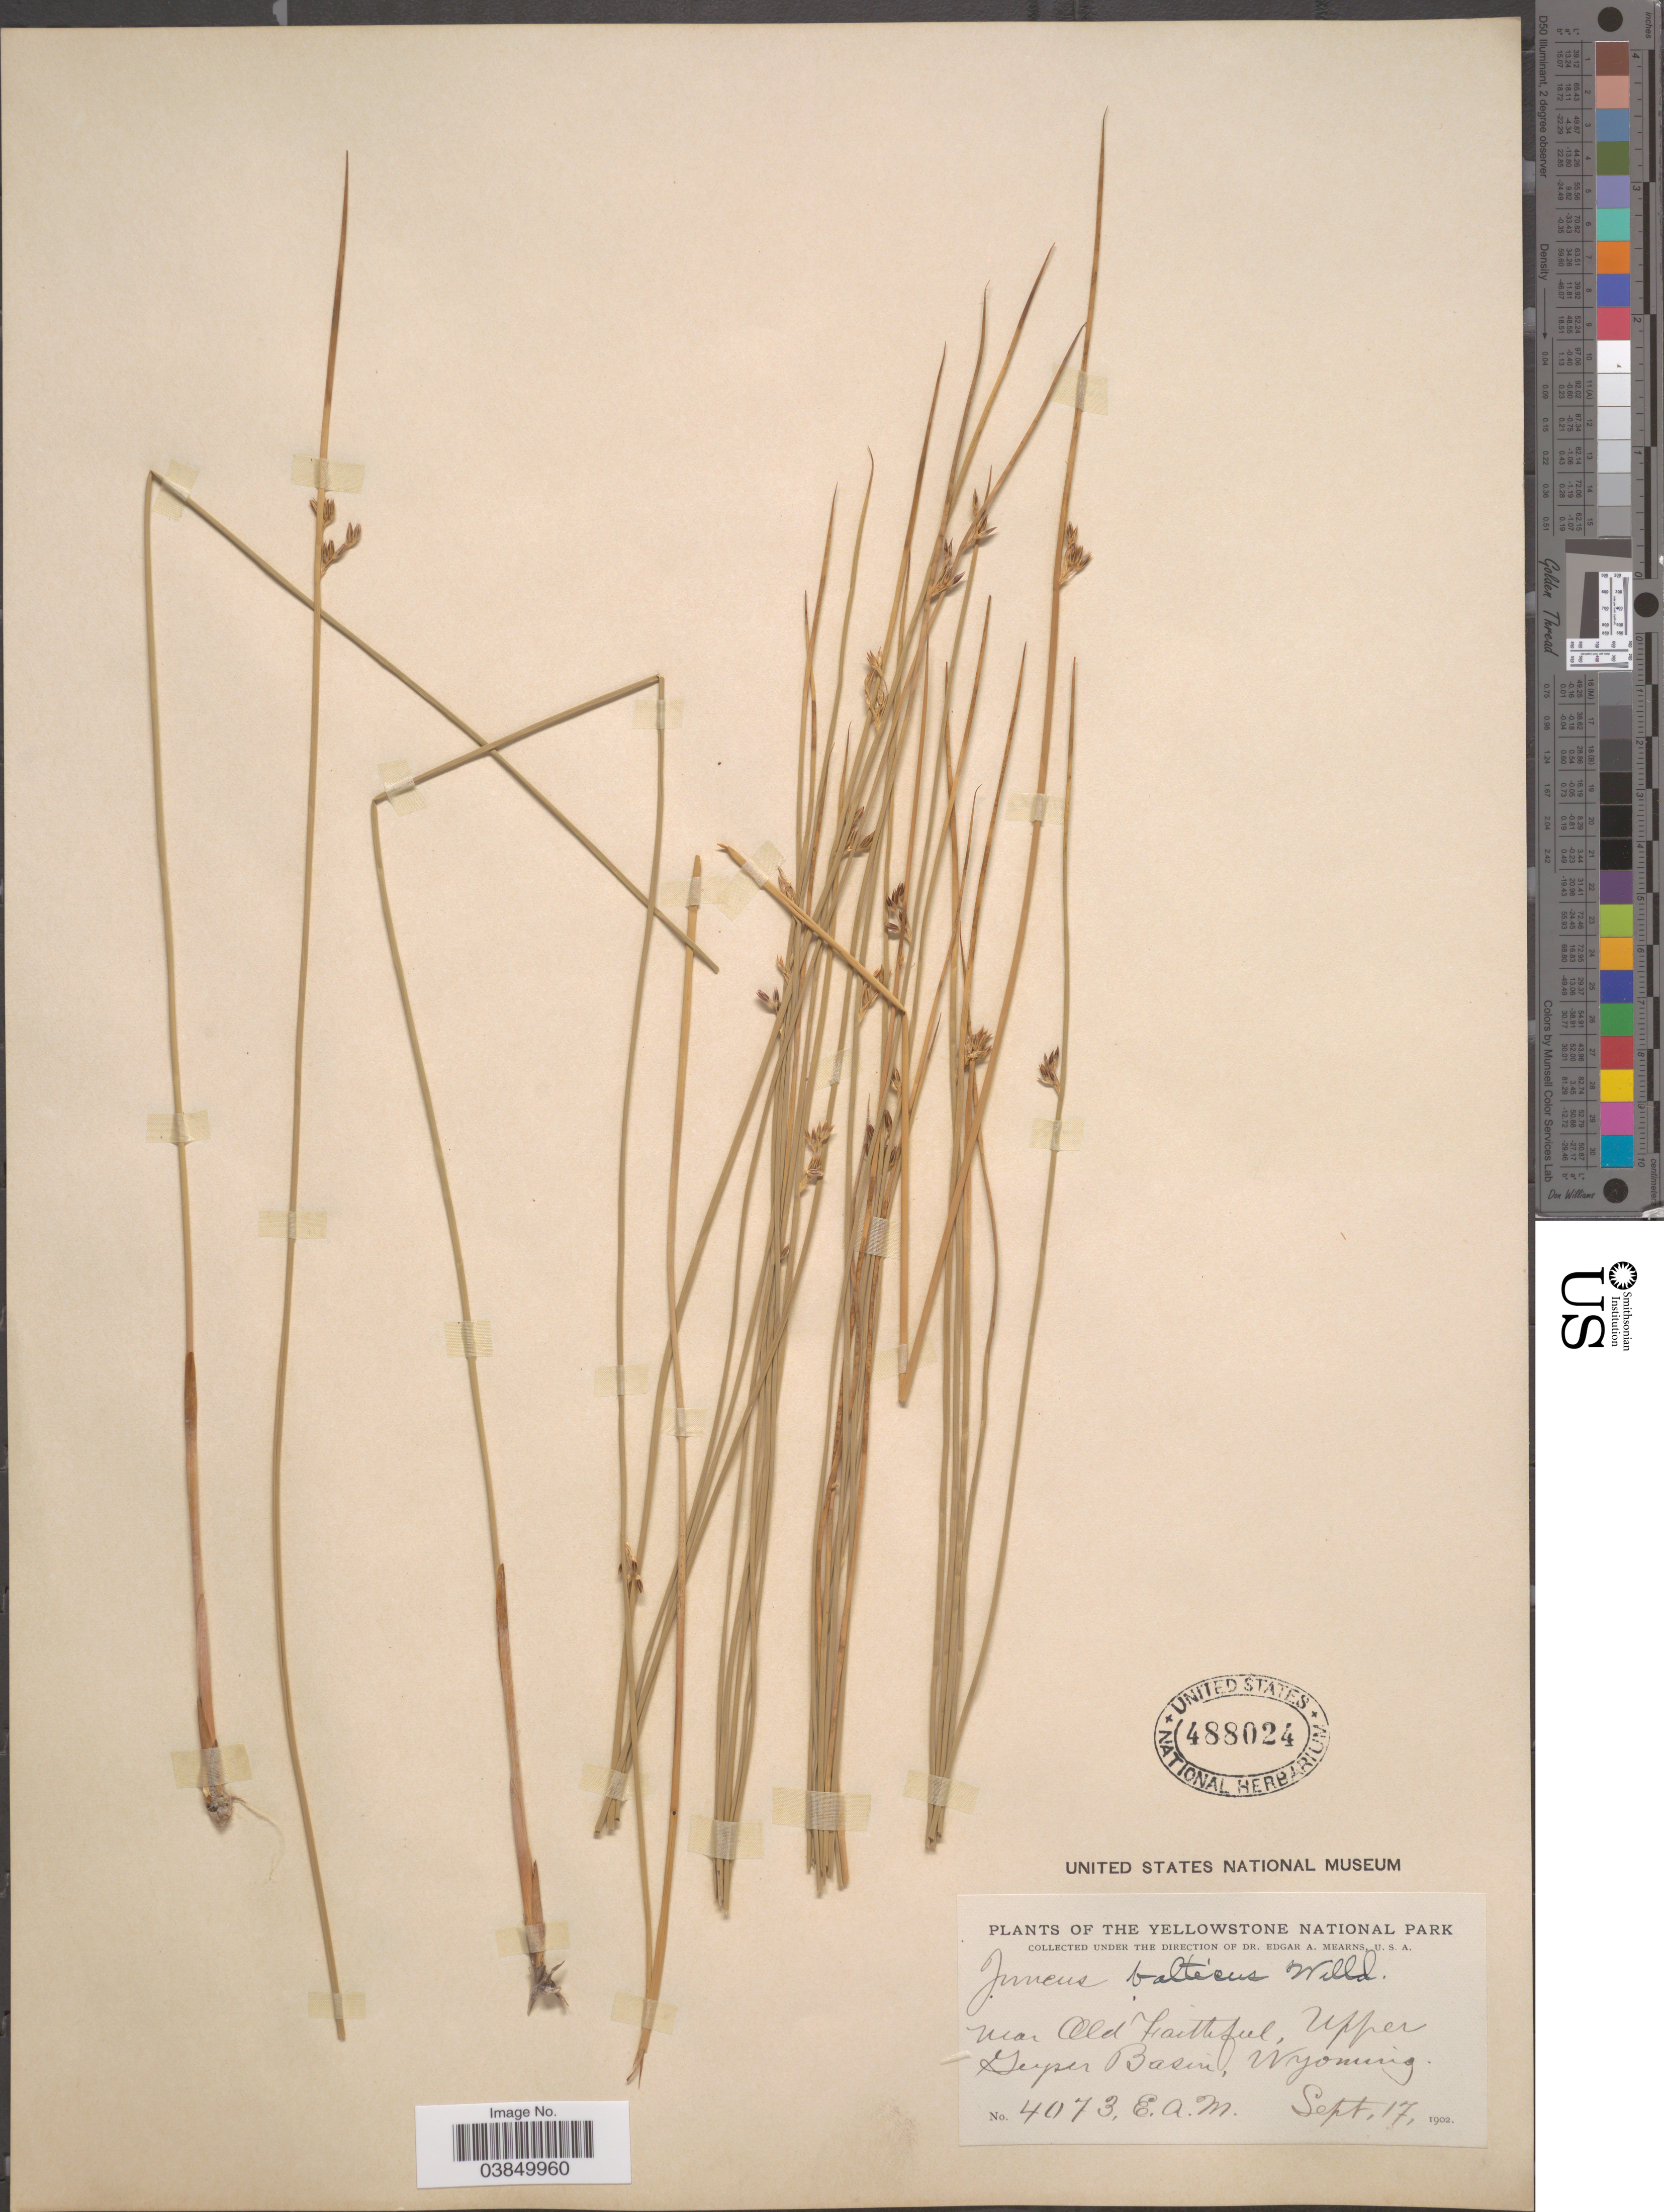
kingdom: Plantae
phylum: Tracheophyta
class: Liliopsida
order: Poales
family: Juncaceae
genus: Juncus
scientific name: Juncus balticus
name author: Willd.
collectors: E. A. Mearns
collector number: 4073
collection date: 1902-09-17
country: United States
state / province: Wyoming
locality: The Yellowstone National Park. Near Old Faithful, Upper Geyser Basin.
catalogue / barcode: US 488024